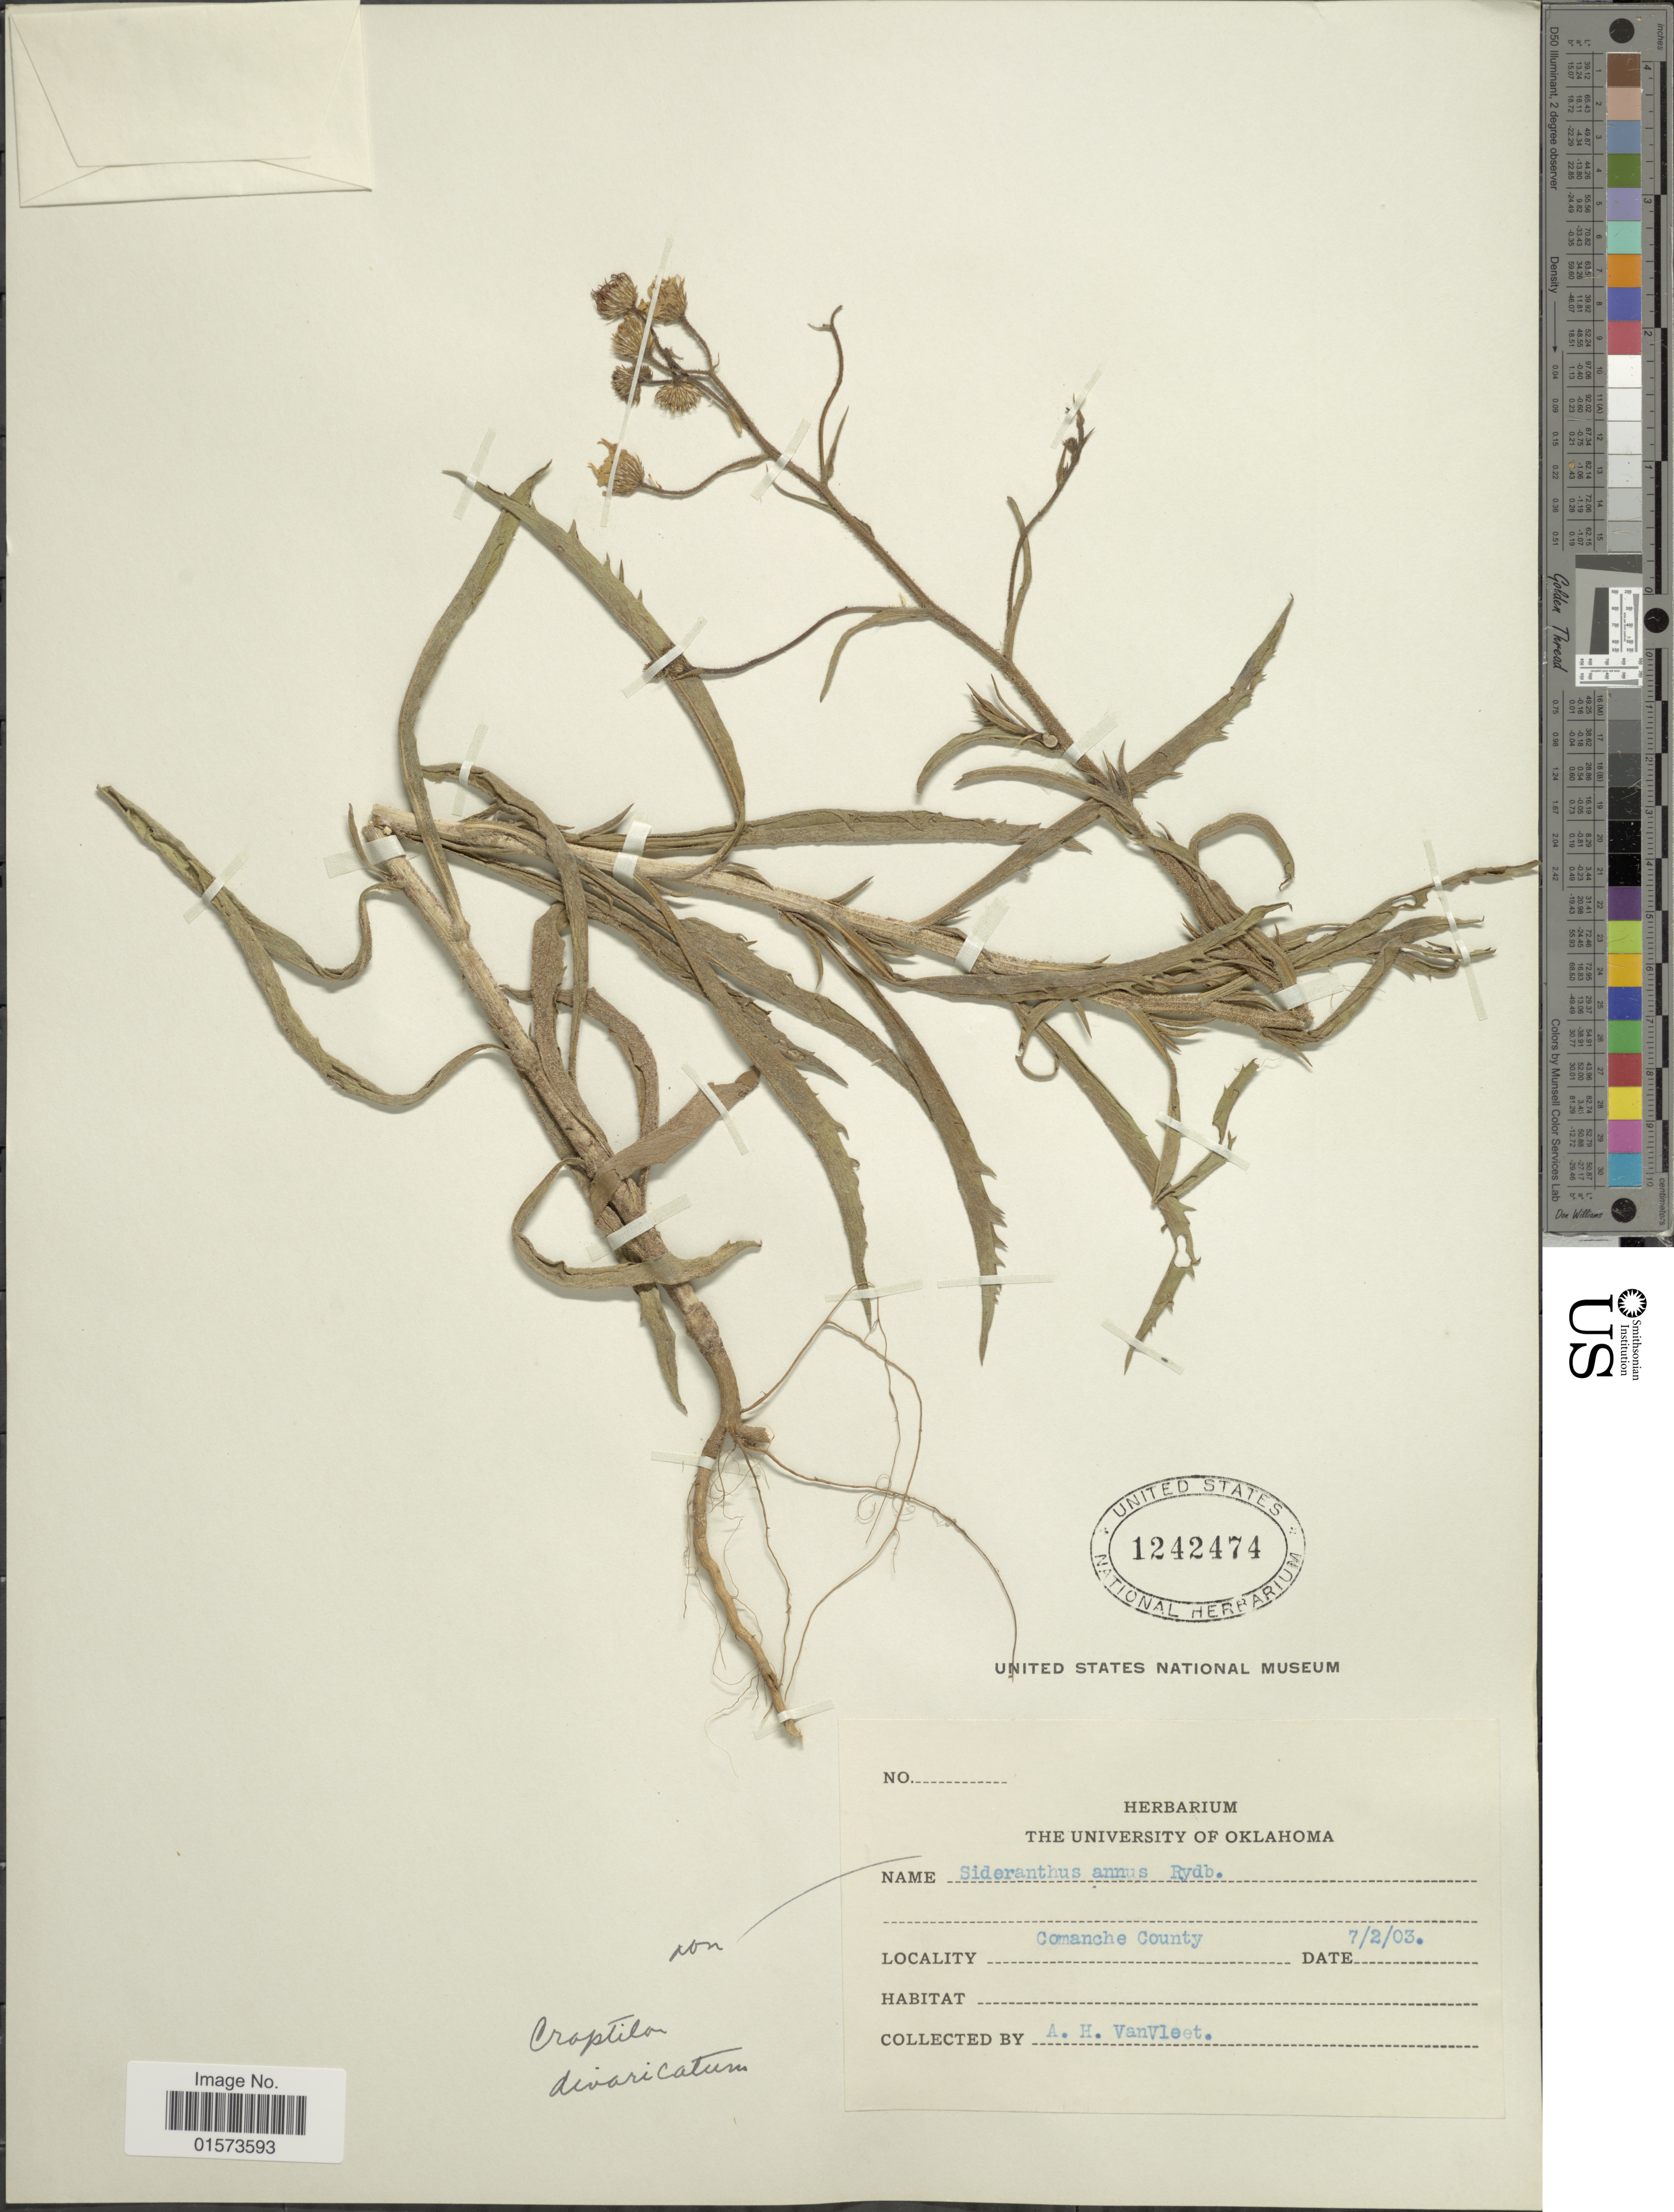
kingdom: Plantae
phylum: Tracheophyta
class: Magnoliopsida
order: Asterales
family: Asteraceae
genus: Croptilon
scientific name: Croptilon divaricatum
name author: (Nutt.) Raf.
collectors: A. H. Van Vleet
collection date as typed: Transcribed d/m/y: 2/7/3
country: United States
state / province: Oklahoma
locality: Comanche County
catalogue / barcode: US 1242474